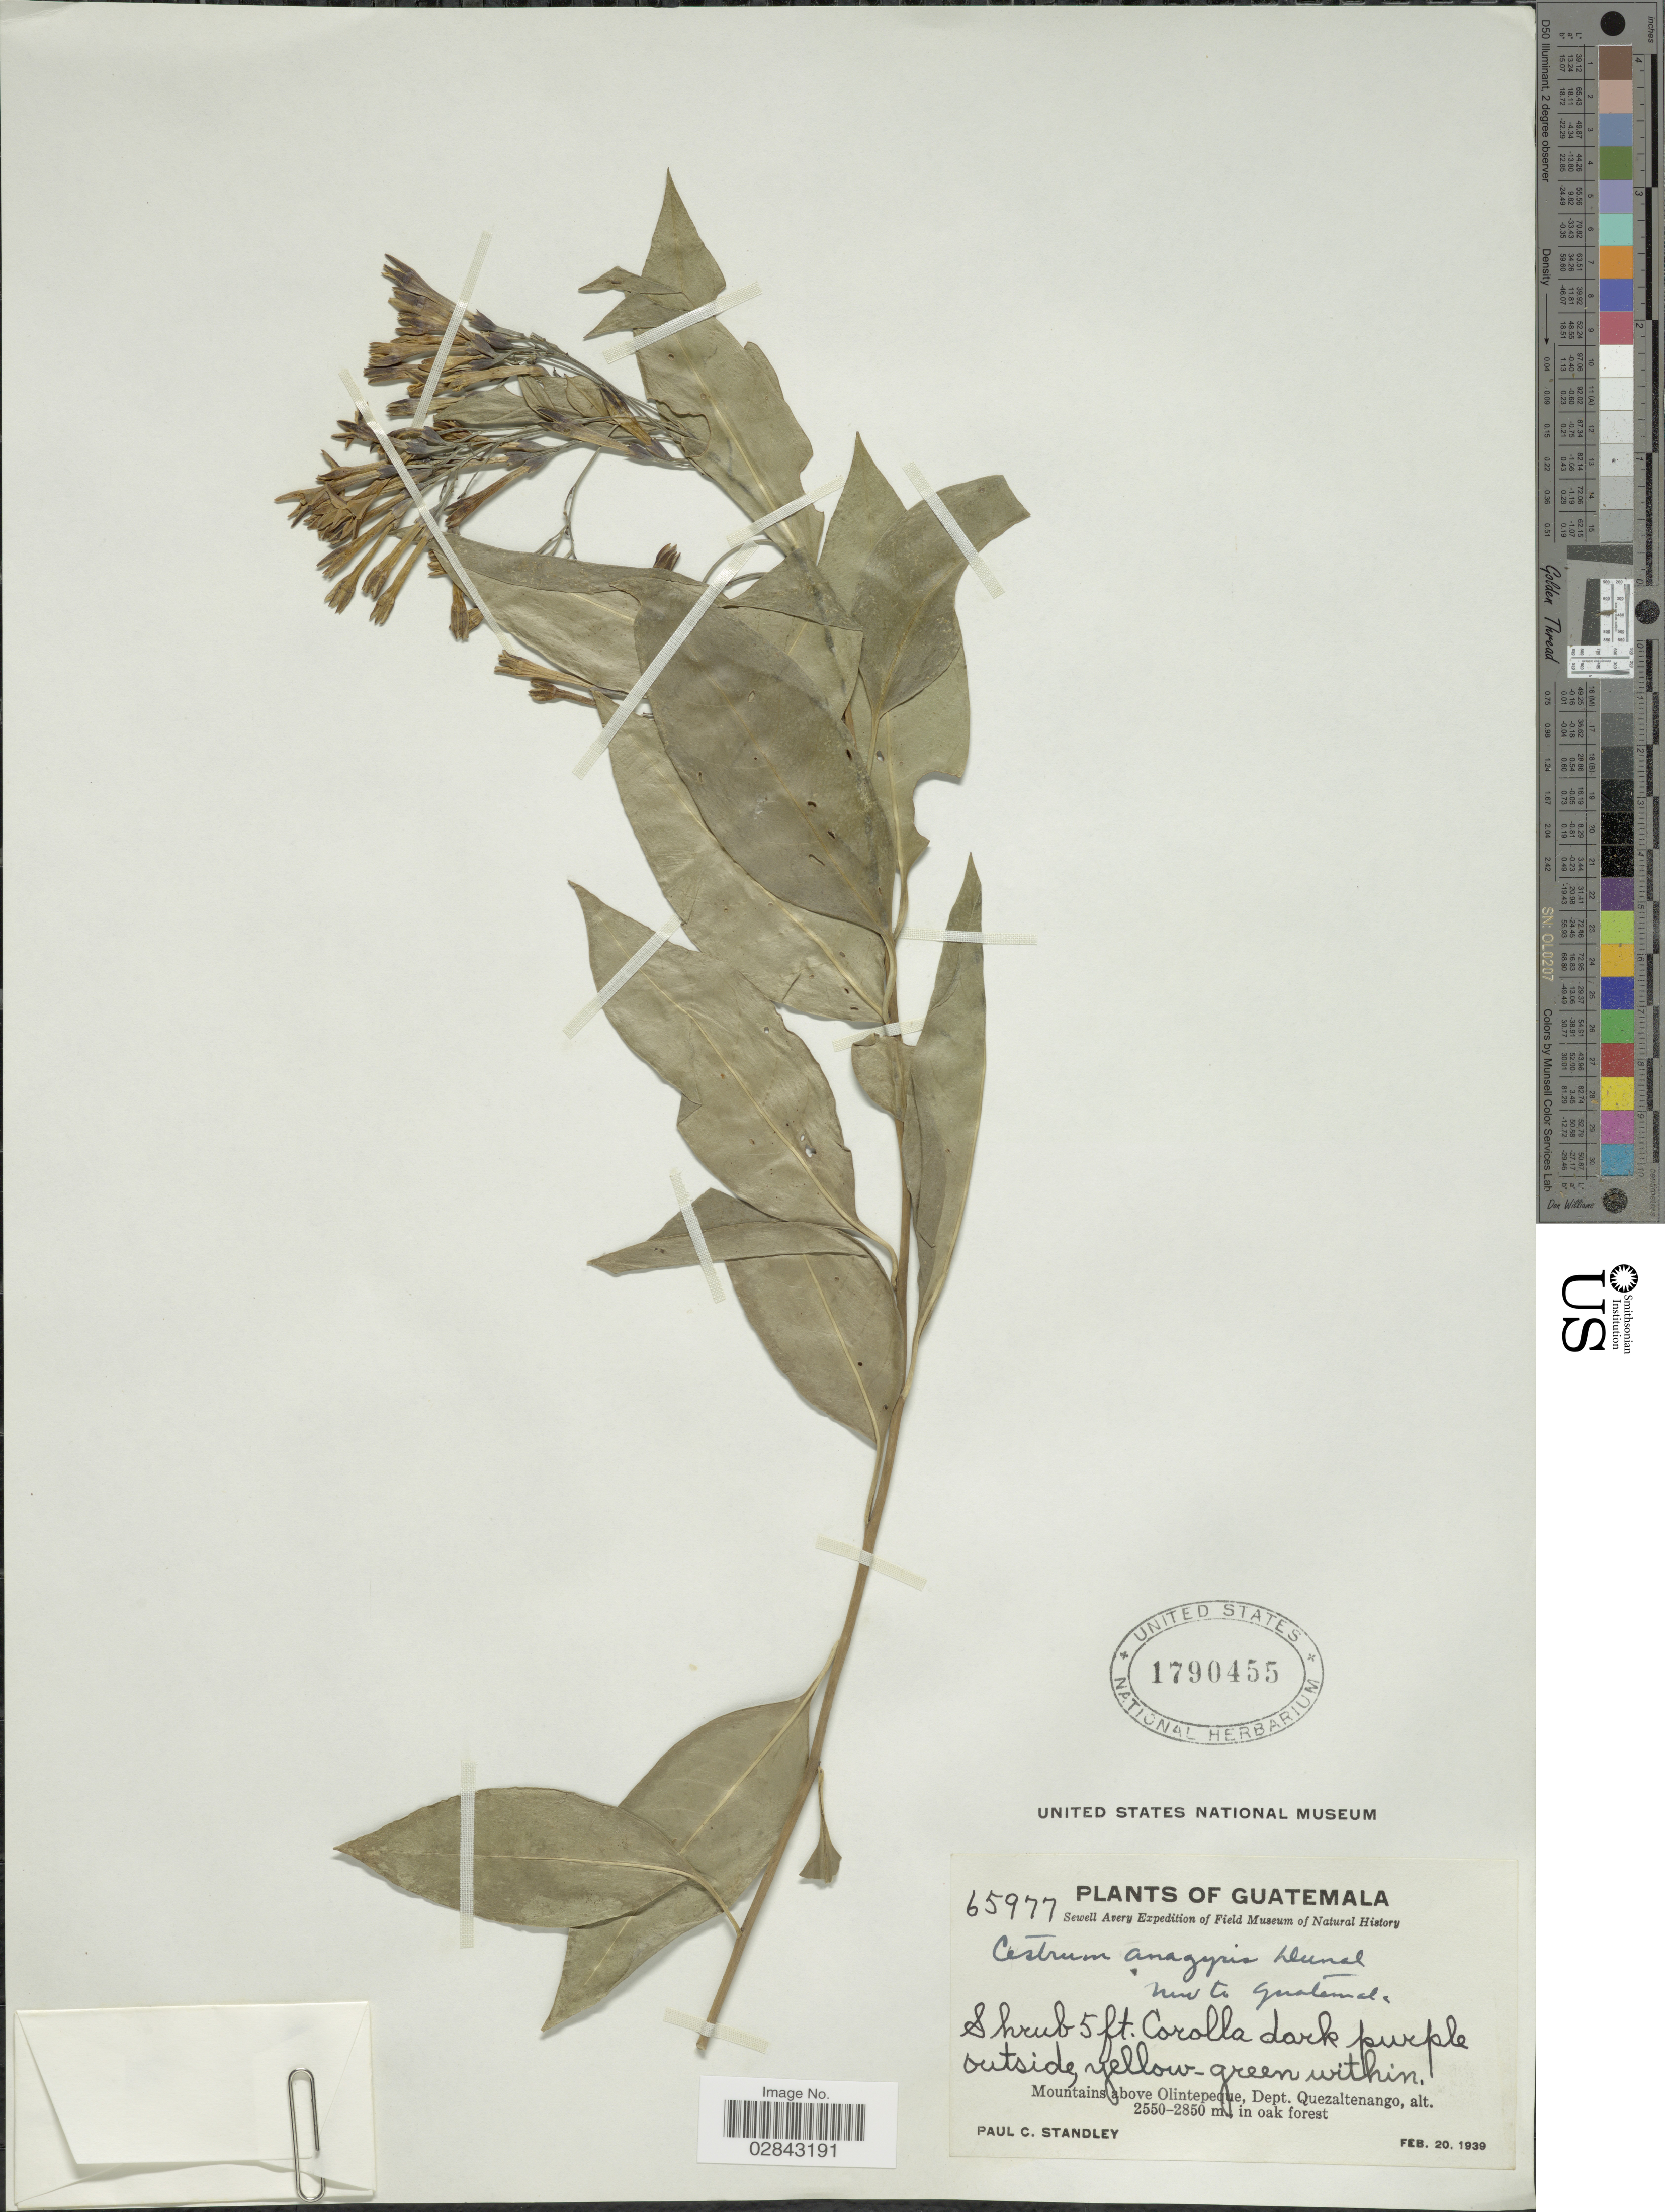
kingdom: Plantae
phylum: Tracheophyta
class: Magnoliopsida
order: Solanales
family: Solanaceae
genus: Cestrum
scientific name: Cestrum anagyris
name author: Dunal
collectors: P. C. Standley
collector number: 65977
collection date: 1939-02-20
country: Guatemala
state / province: Quetzaltenango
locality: Mountains above Olintepeque, Dept. Quezaltenango.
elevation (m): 2550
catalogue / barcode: US 1790455